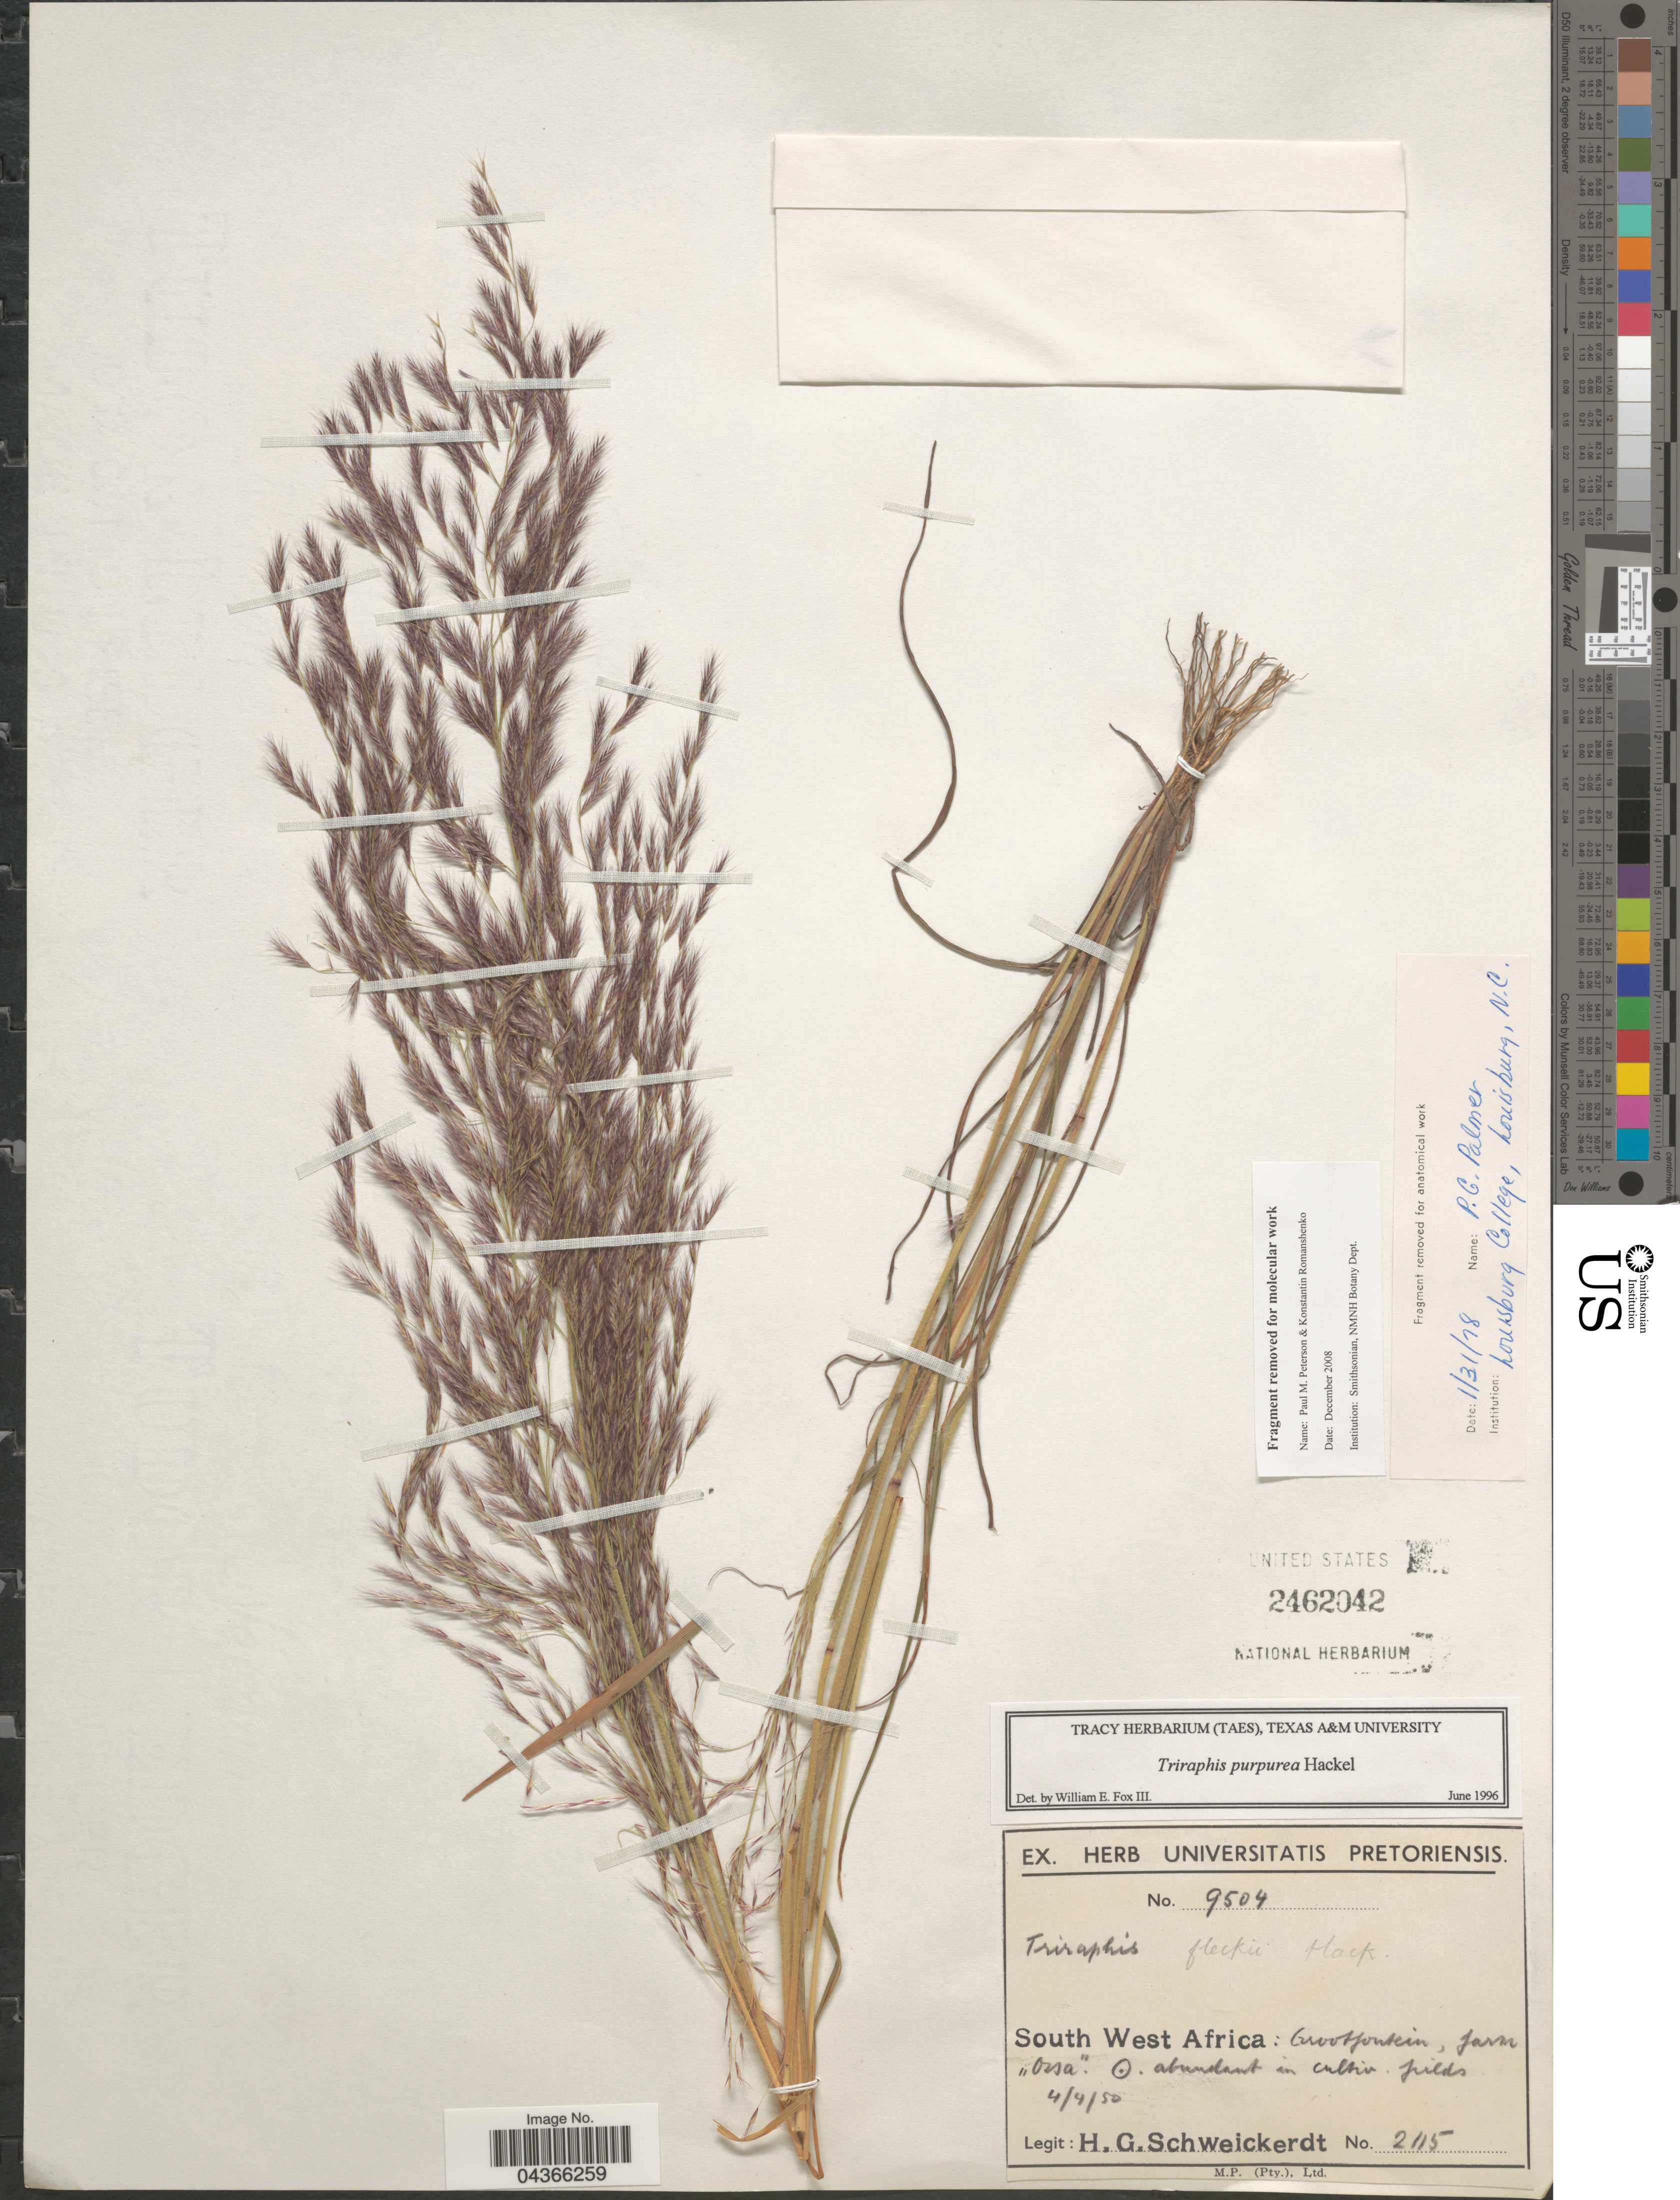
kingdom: Plantae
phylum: Tracheophyta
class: Liliopsida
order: Poales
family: Poaceae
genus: Triraphis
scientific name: Triraphis purpurea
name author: Hack.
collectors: H. Schweickerdt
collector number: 2115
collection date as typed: Transcribed d/m/y: 4/4/50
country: Namibia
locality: South West Africa : Grootfontein, farm "Ossa".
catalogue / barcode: US 2462042